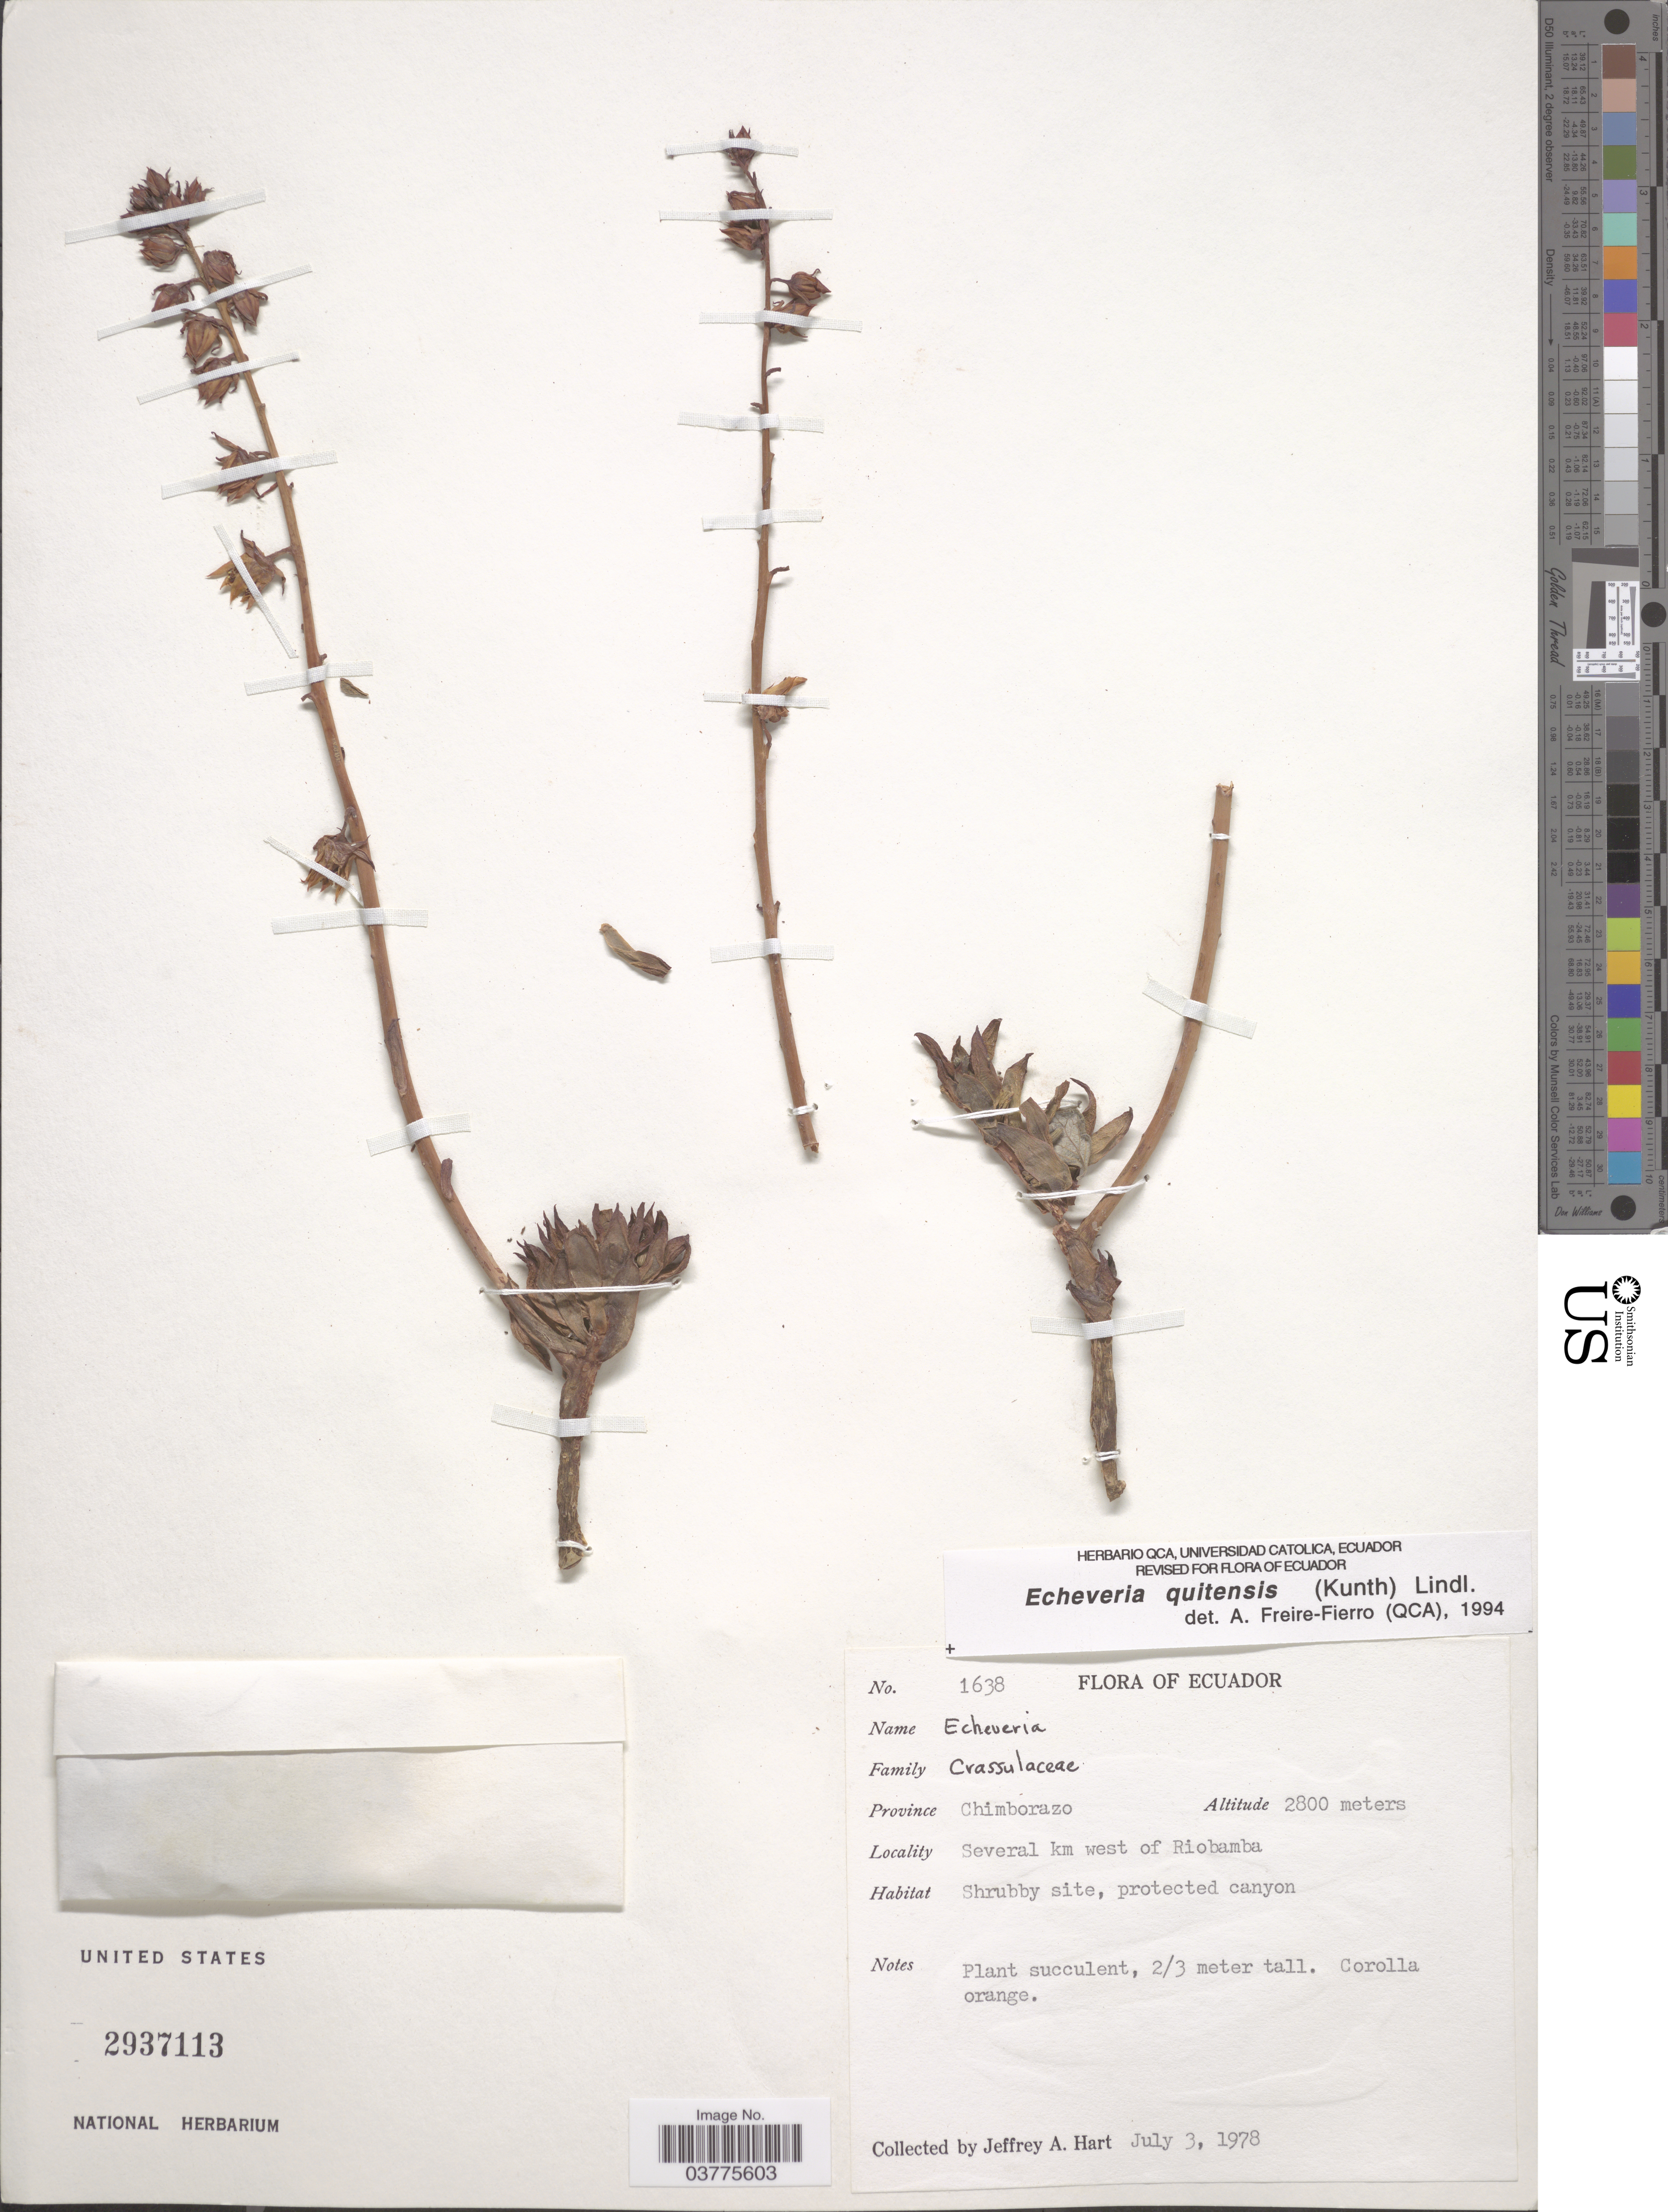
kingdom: Plantae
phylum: Tracheophyta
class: Magnoliopsida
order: Saxifragales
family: Crassulaceae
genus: Echeveria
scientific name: Echeveria quitensis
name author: (Kunth) Lindl.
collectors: J. A. Hart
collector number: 1638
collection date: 1978-07-03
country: Ecuador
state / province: Chimborazo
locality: Several km west of Riobamba.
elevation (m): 2800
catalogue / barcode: US 2937113